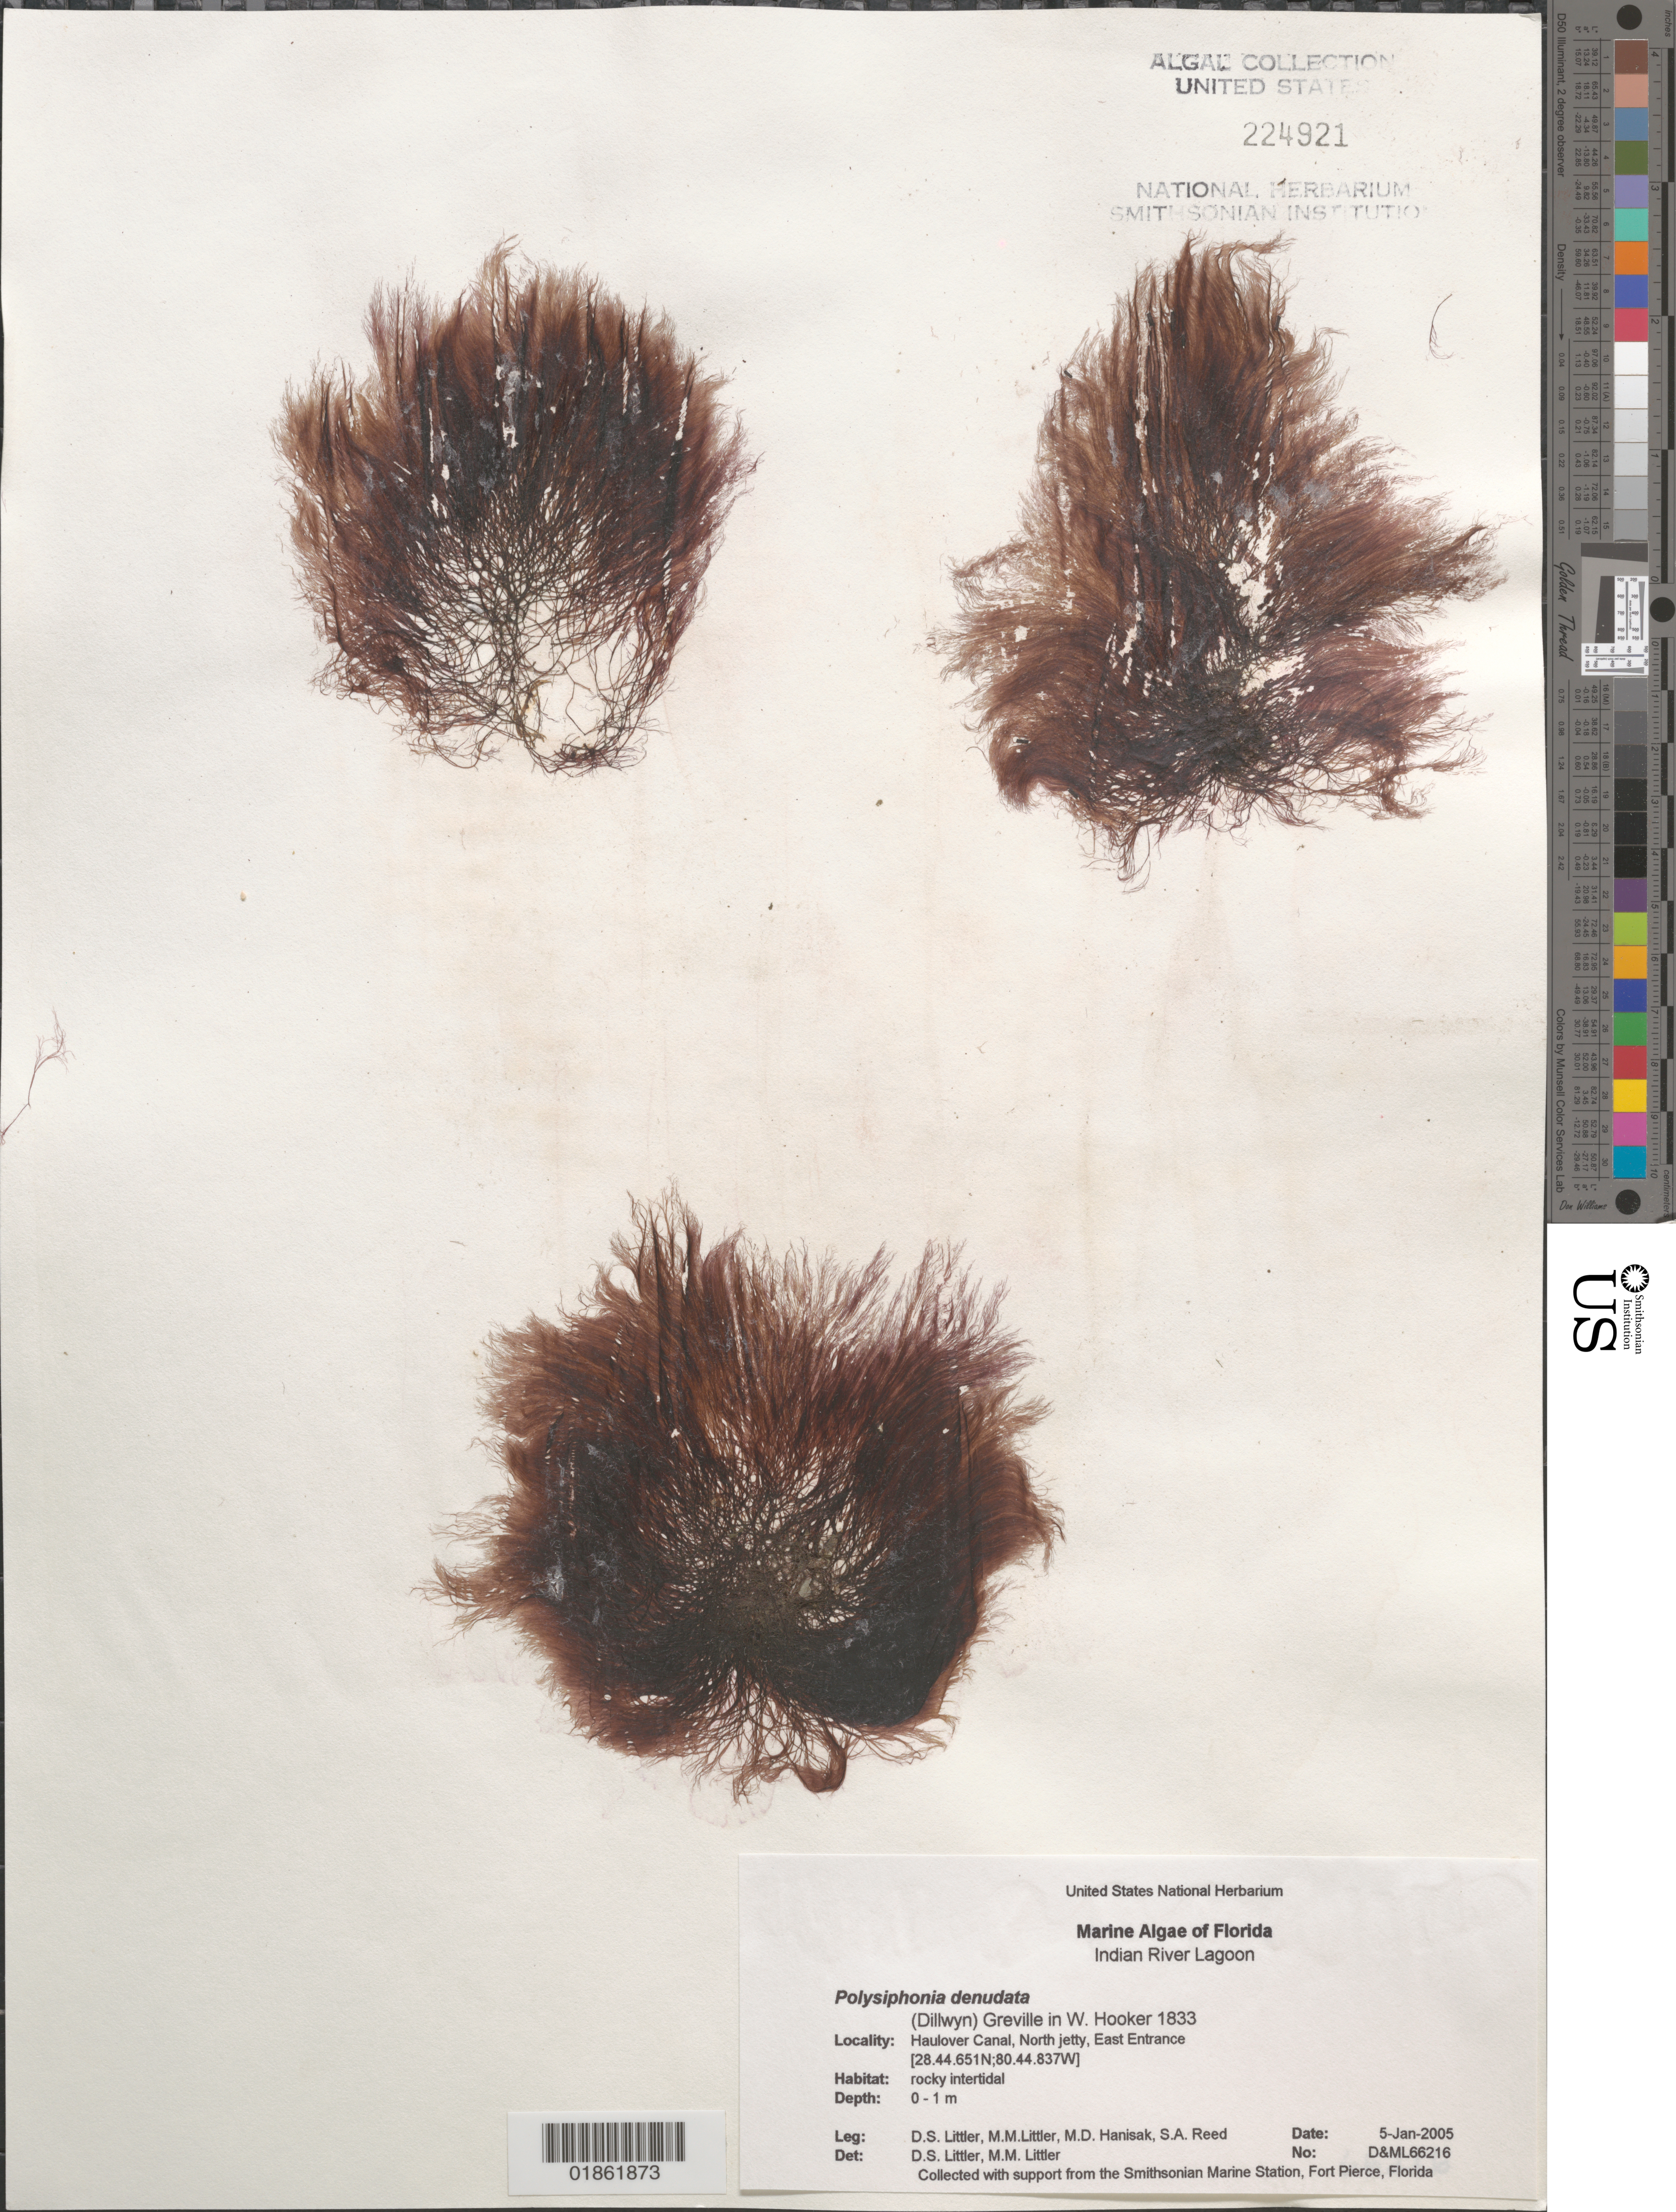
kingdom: Plantae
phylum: Rhodophyta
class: Florideophyceae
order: Ceramiales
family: Rhodomelaceae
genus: Carradoriella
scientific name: Carradoriella denudata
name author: (Dillwyn) Savoie & G.W. Saunders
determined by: Algae name updating Project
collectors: D. S. Littler, M. M. Littler & M. Hanisak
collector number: D&ML 66216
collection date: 2004-12-31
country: United States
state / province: Florida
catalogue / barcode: US 224921